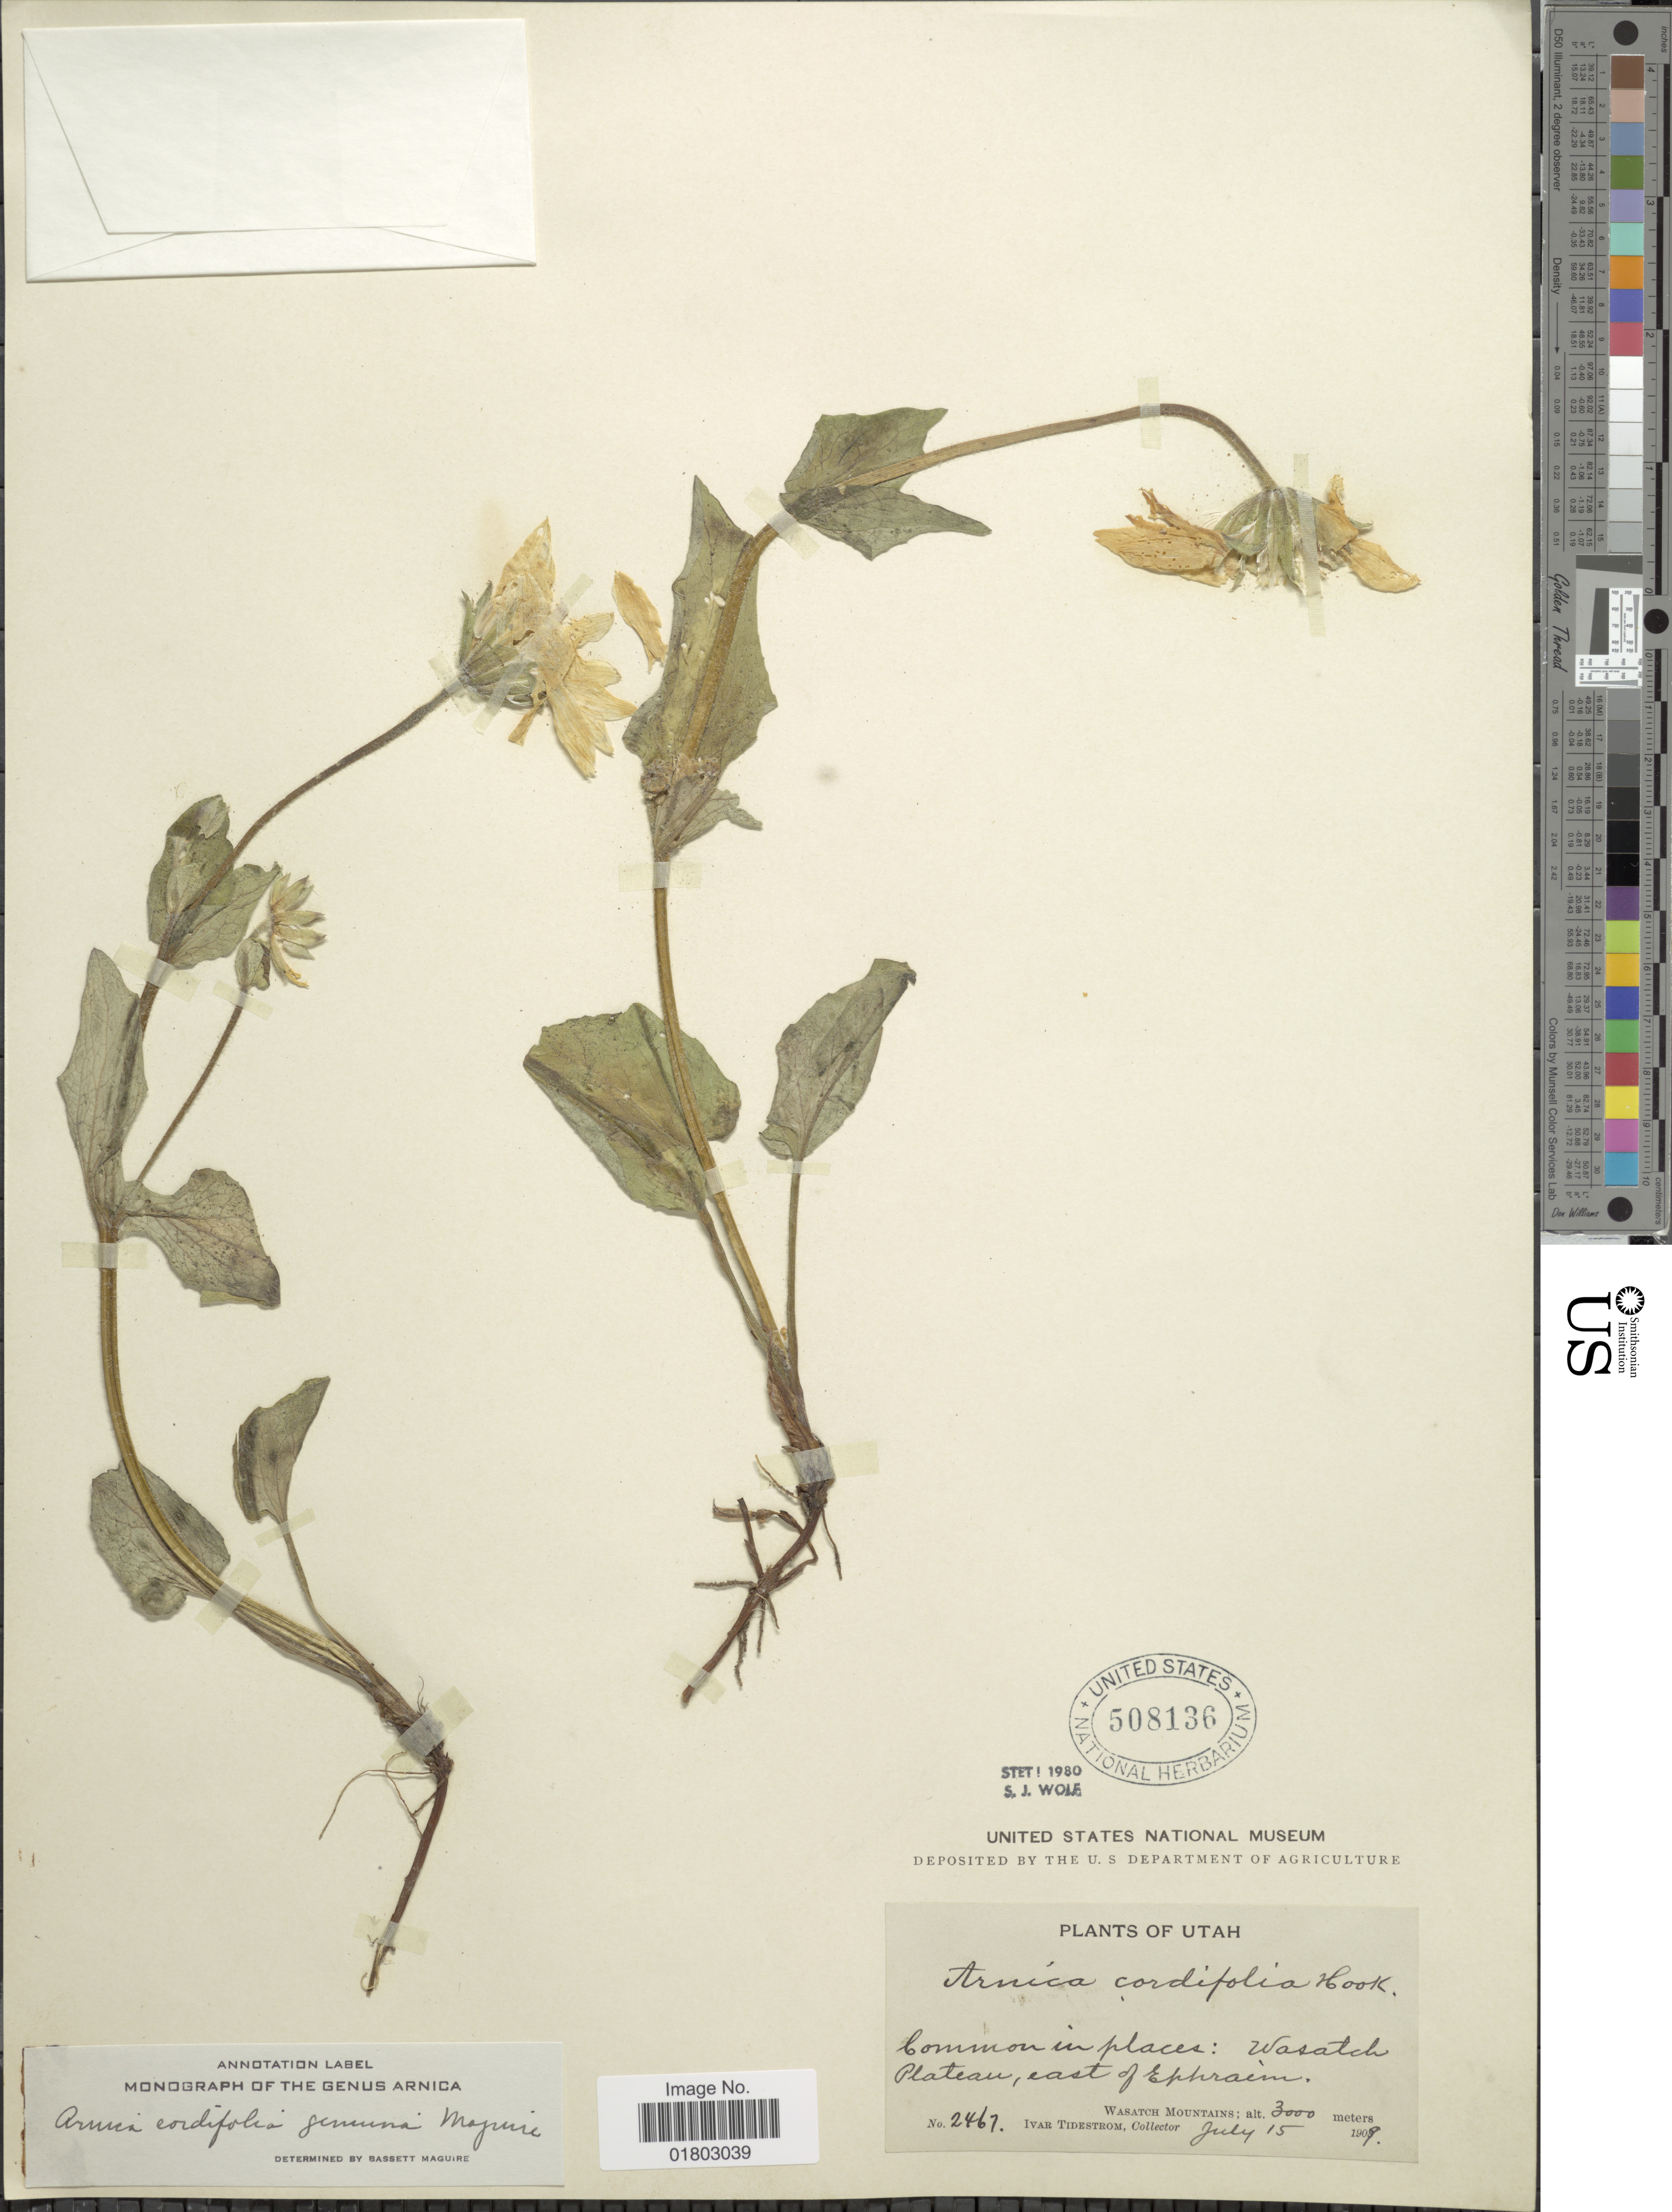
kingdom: Plantae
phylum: Tracheophyta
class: Magnoliopsida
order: Asterales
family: Asteraceae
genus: Arnica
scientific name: Arnica cordifolia subsp. genuina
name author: Maguire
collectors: I. F. Tidestrom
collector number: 2467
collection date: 1909-07-15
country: United States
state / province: Utah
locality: Common in place: Wasatch Plateau, east of Ephraim, Wasatch Mountains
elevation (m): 3000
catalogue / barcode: US 508136